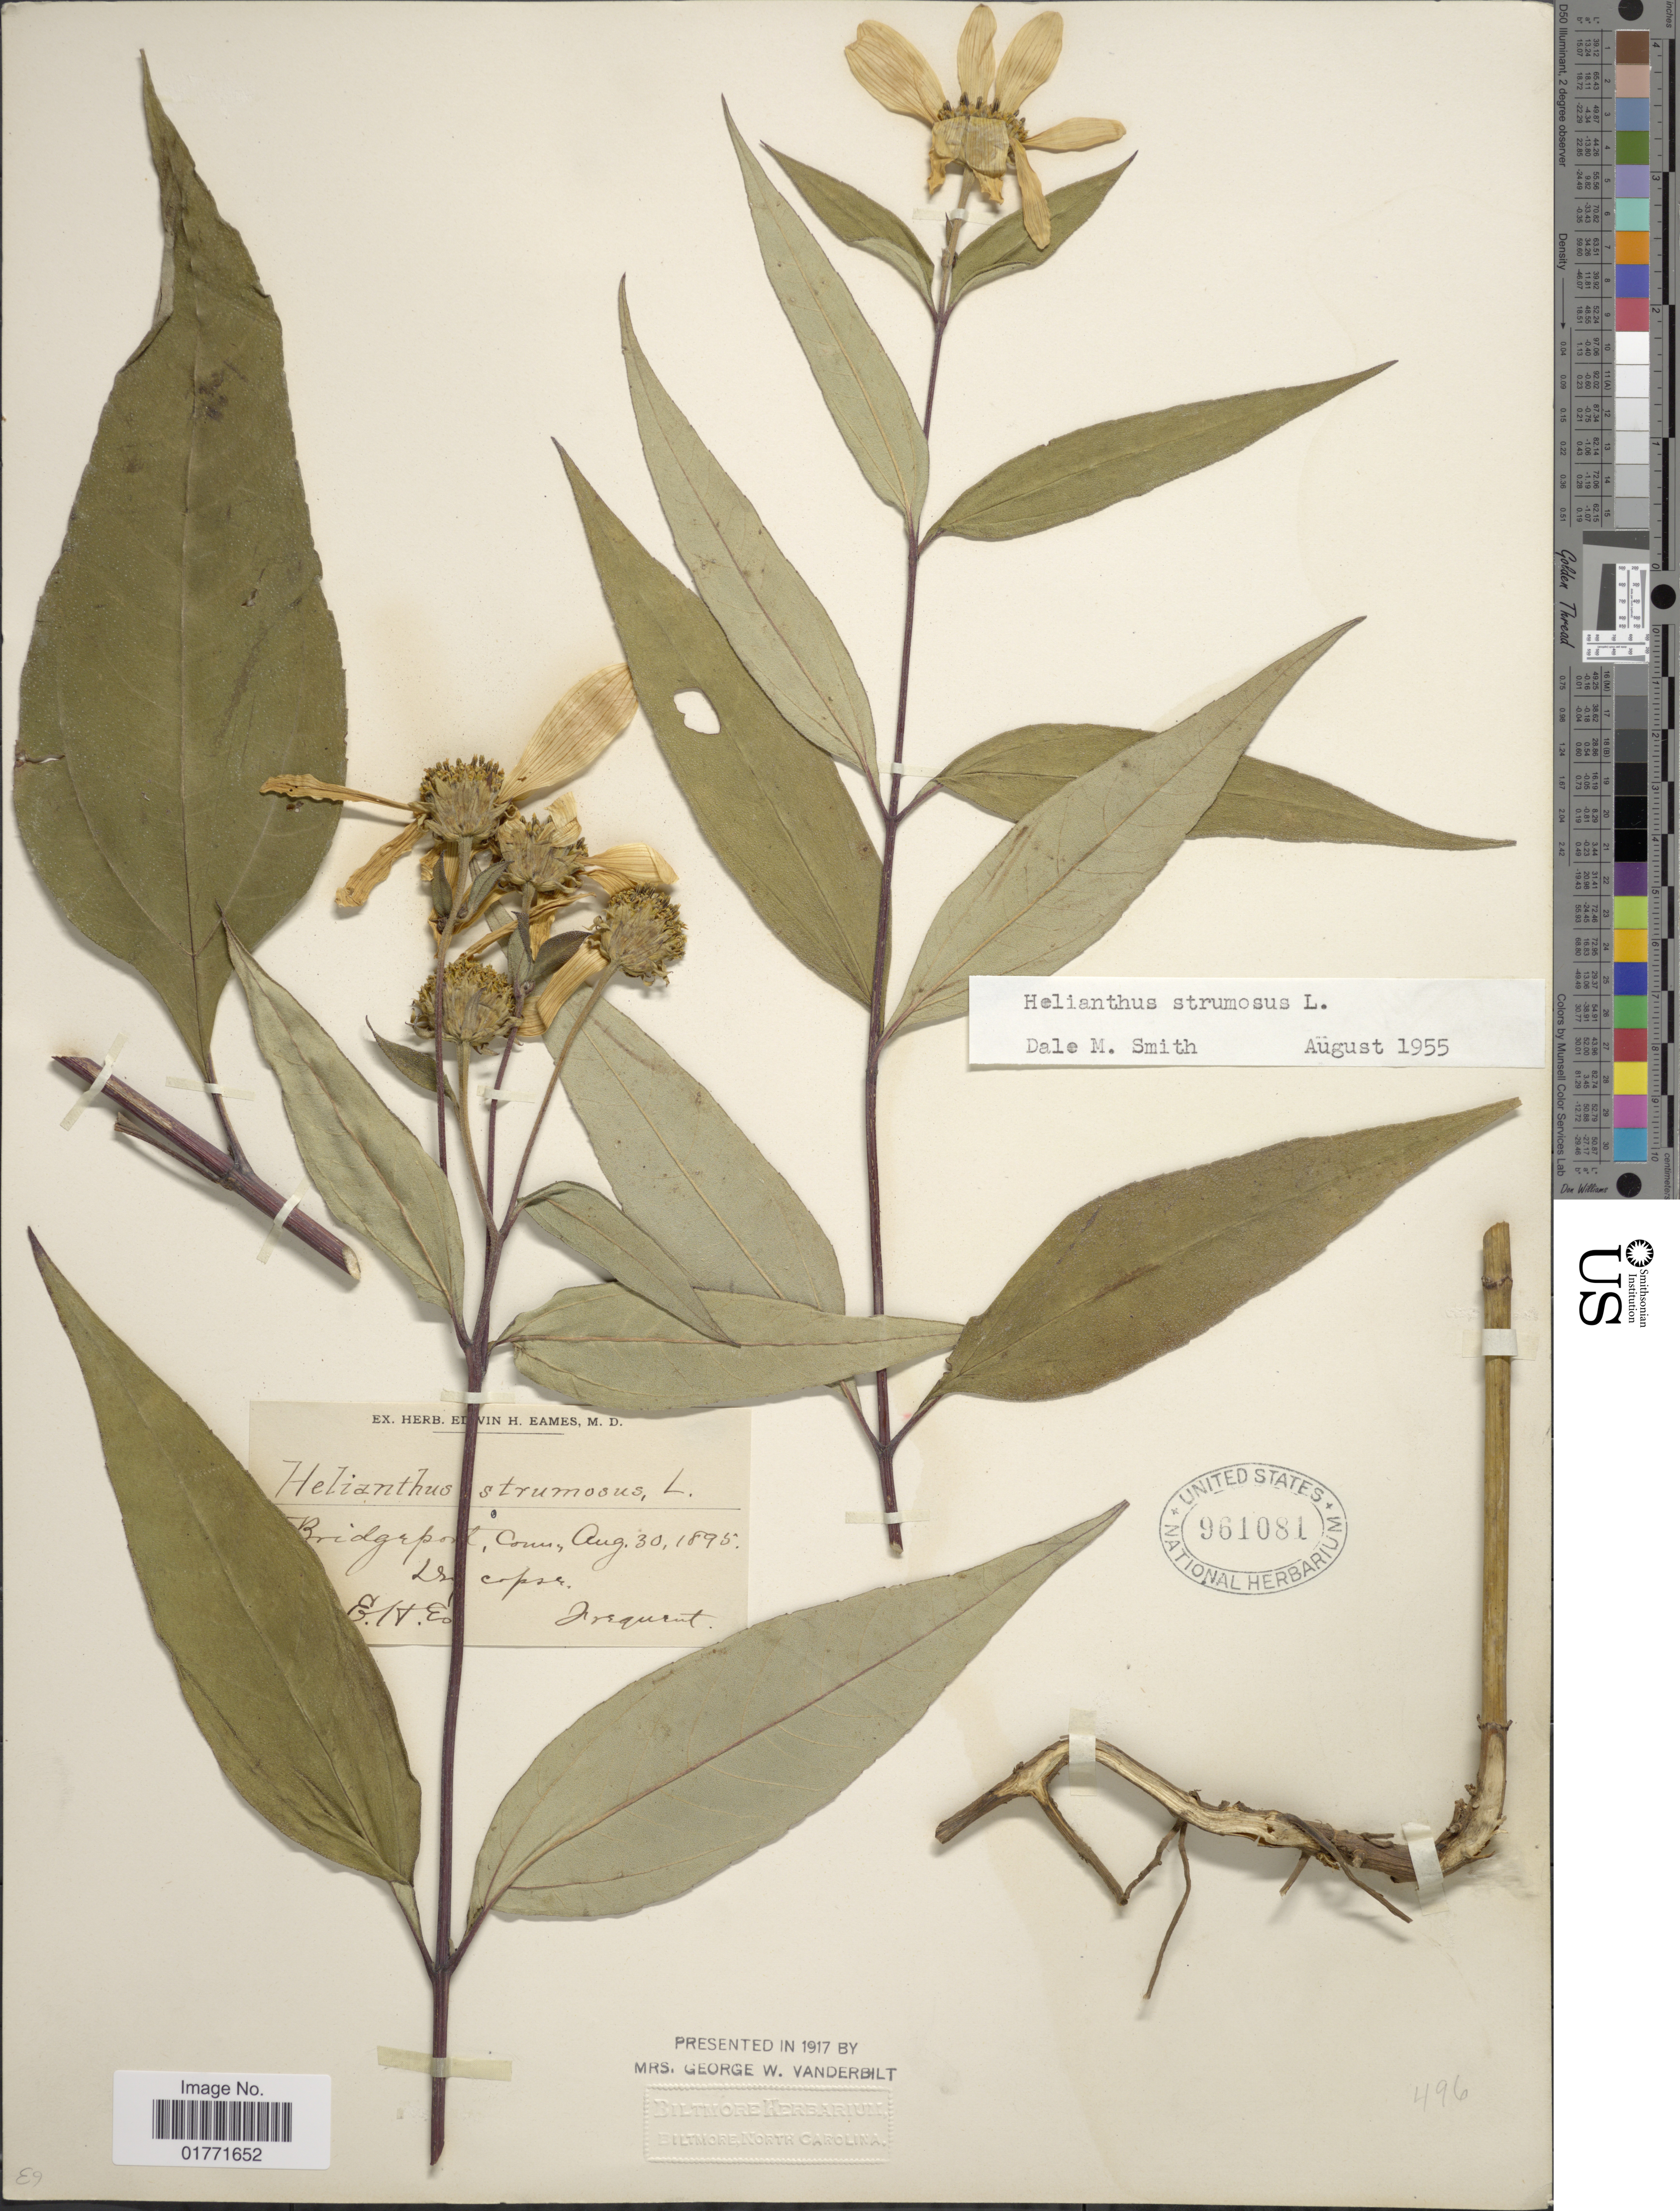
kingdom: Plantae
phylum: Tracheophyta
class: Magnoliopsida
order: Asterales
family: Asteraceae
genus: Helianthus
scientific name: Helianthus strumosus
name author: L.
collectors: E. H. Eames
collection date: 1895-08-30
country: United States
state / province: Connecticut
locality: Bridgeport, Conn.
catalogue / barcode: US 961081